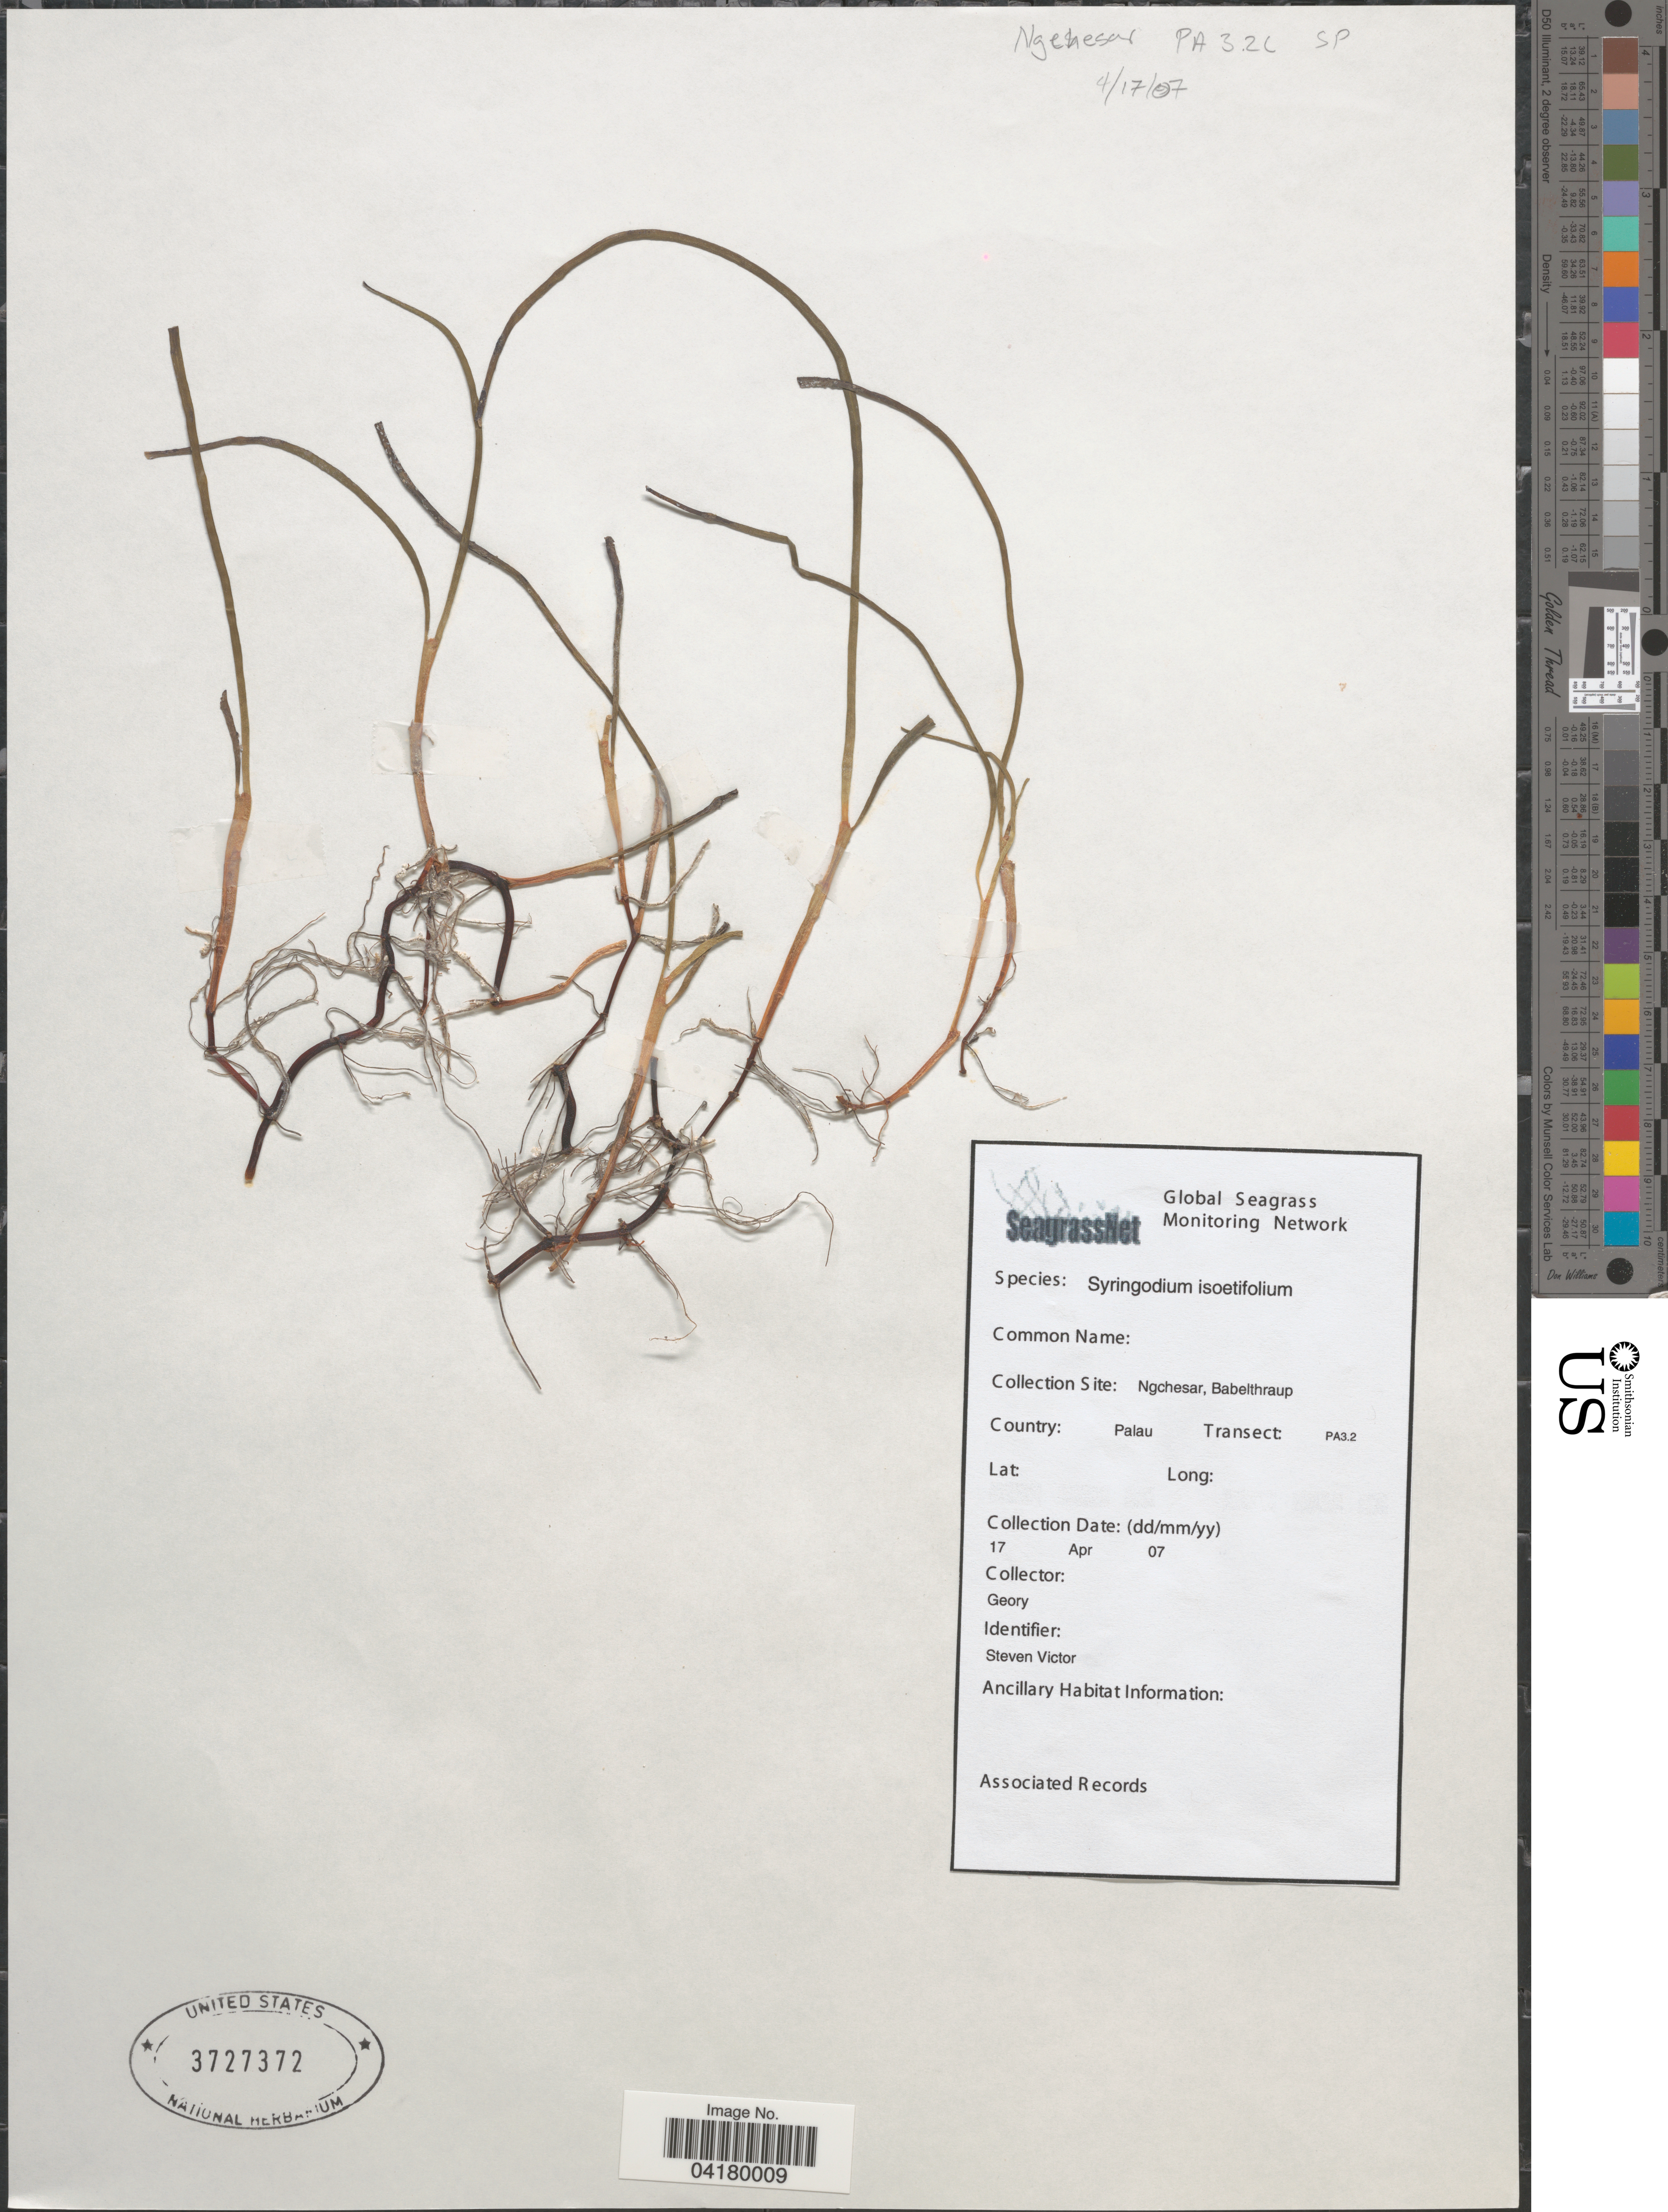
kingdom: Plantae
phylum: Tracheophyta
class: Liliopsida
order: Alismatales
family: Cymodoceaceae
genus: Syringodium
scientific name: Syringodium isoetifolium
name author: (Asch.) Dandy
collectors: Geor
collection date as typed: Transcribed d/m/y: 17/4/7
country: Palau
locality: Collection Site: Ngchesar, Babelthraup. Country: Palau. Transect: PA3.2.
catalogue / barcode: US 3727372